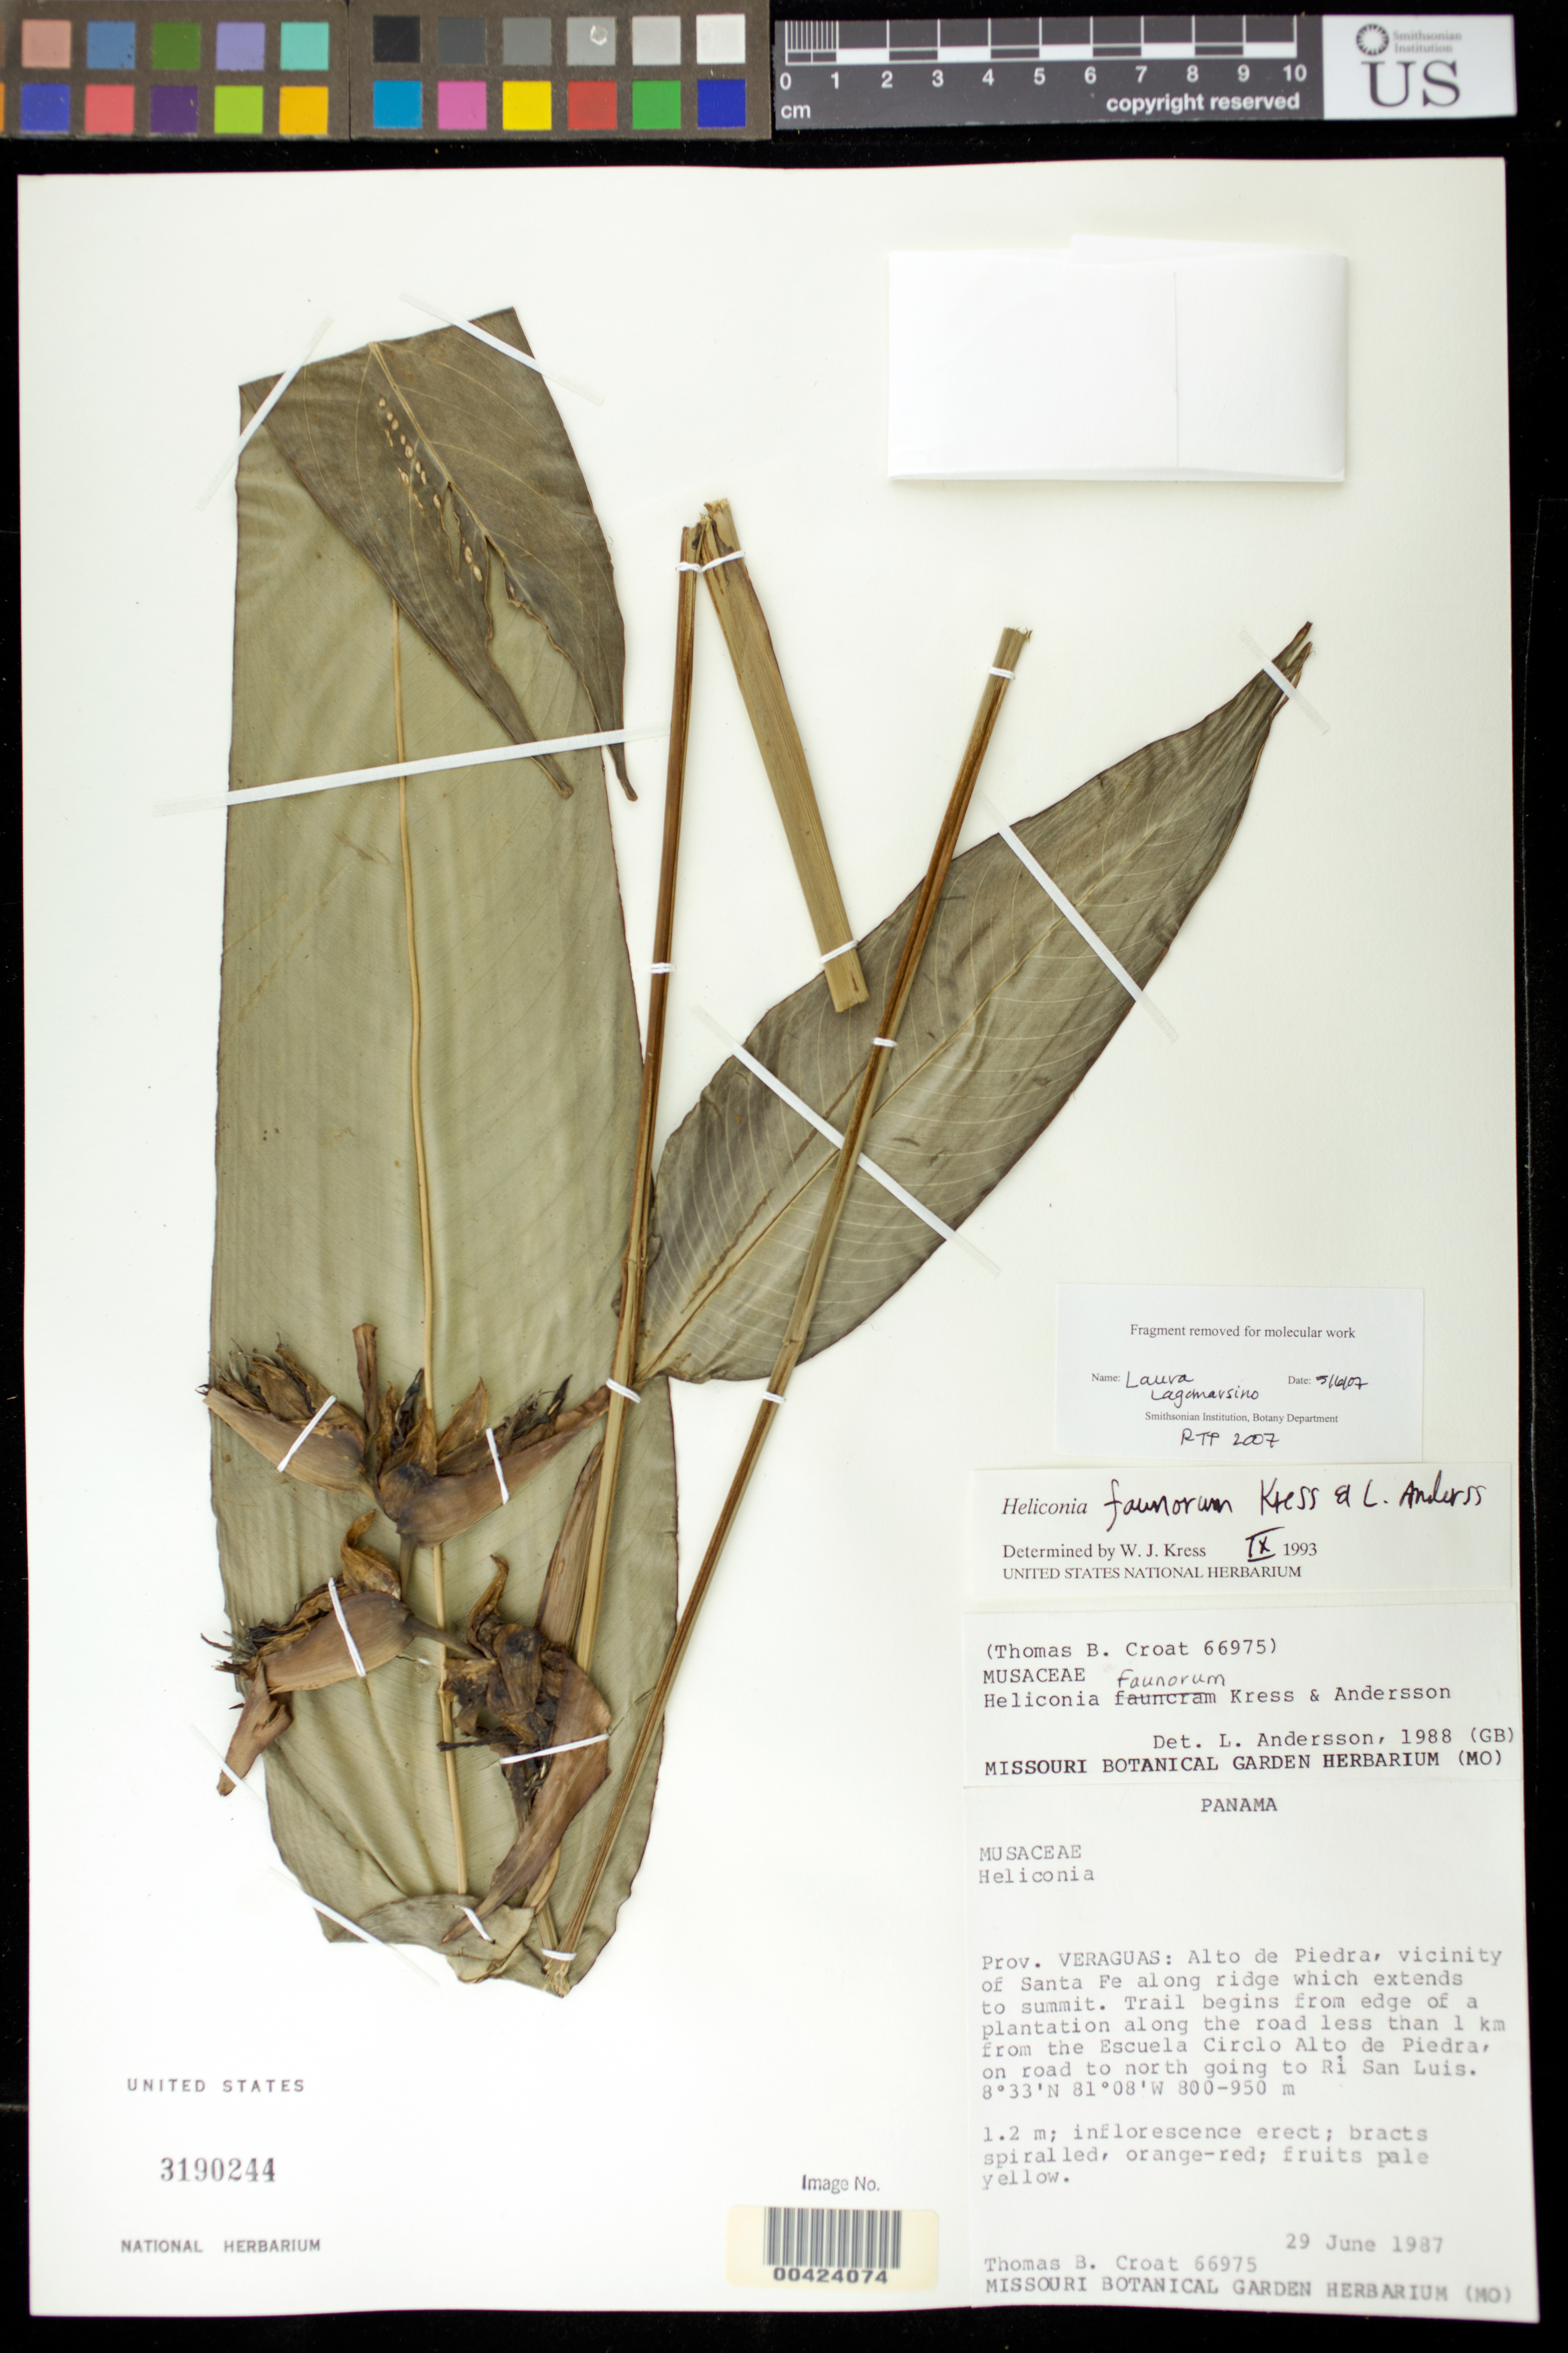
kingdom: Plantae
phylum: Tracheophyta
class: Liliopsida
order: Zingiberales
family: Heliconiaceae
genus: Heliconia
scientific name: Heliconia faunorum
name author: W.J. Kress & L. Andersson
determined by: Kress, W. J., (US), Smithsonian Institution - National Museum of Natural History (UNITED STATES)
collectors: T. B. Croat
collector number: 66975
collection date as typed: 29 Jun 1987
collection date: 1987-06-29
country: Panama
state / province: Veraguas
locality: Alto de Piedra, vicinity of Santa Fe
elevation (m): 800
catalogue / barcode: US 3190244